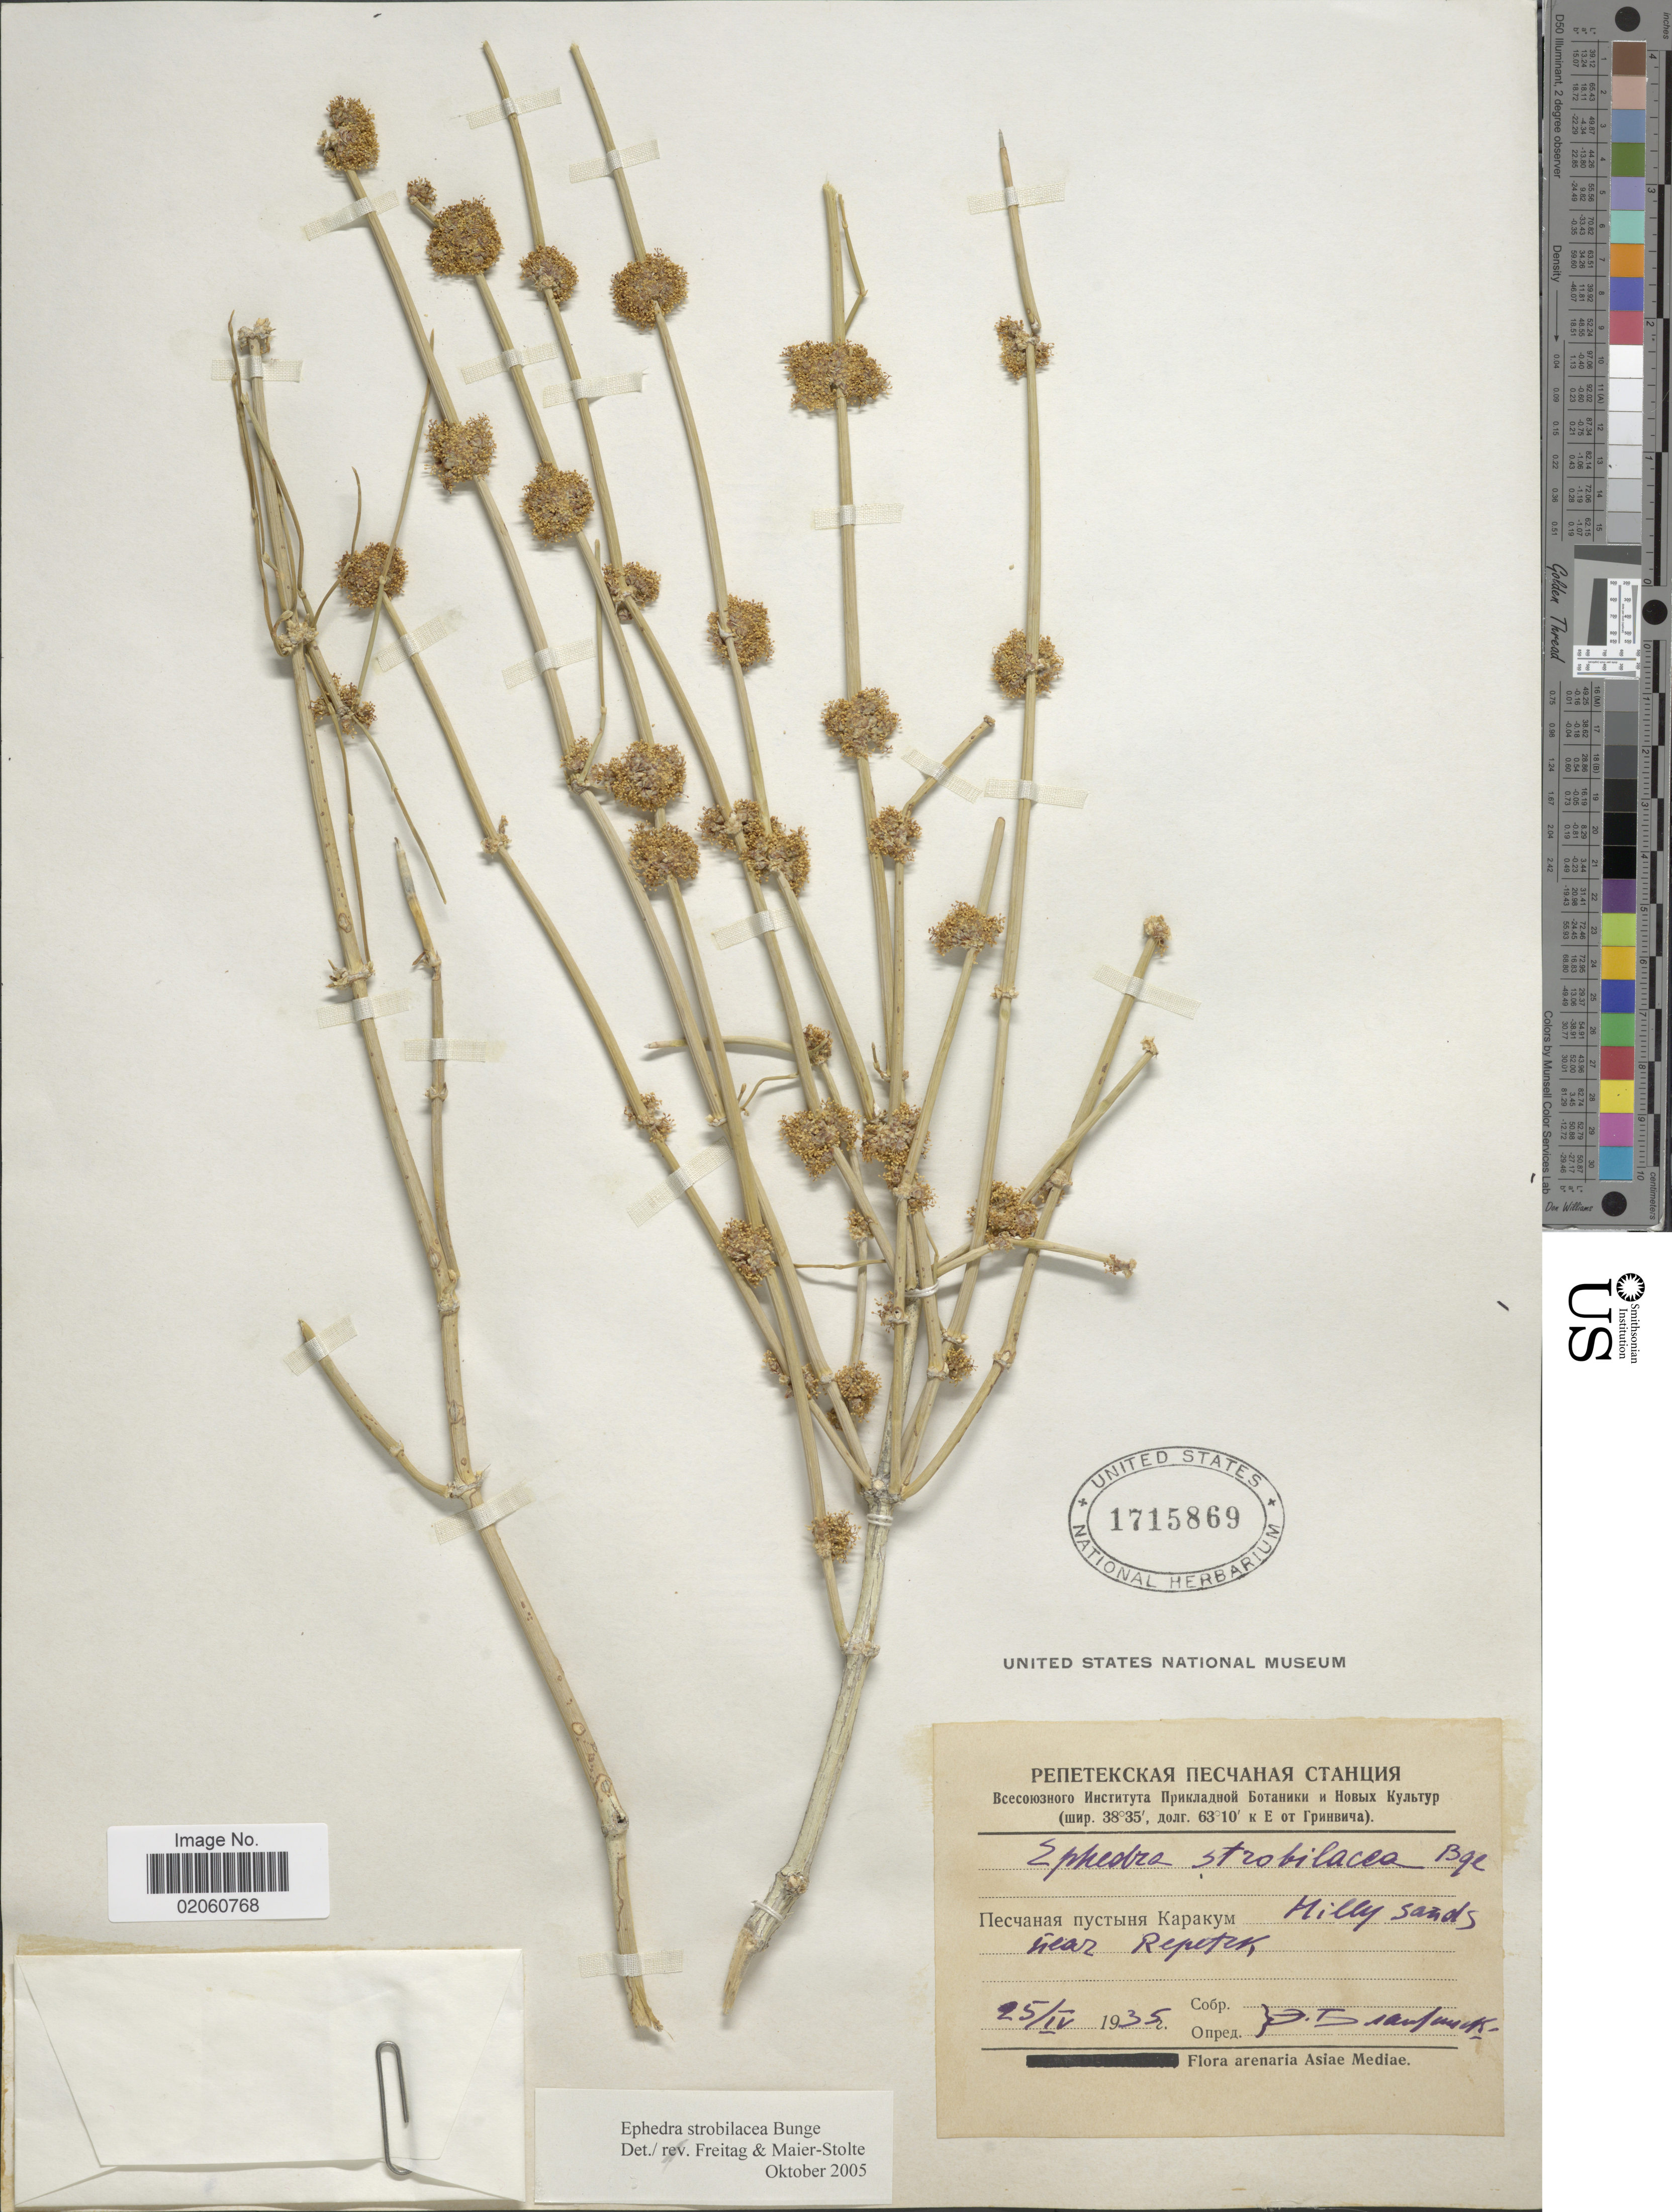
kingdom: Plantae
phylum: Tracheophyta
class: Gnetopsida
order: Ephedrales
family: Ephedraceae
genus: Ephedra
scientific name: Ephedra strobilacea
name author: Bunge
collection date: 1935-04-25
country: Turkmenistan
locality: Hilly sands near Repetek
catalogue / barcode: US 1715869